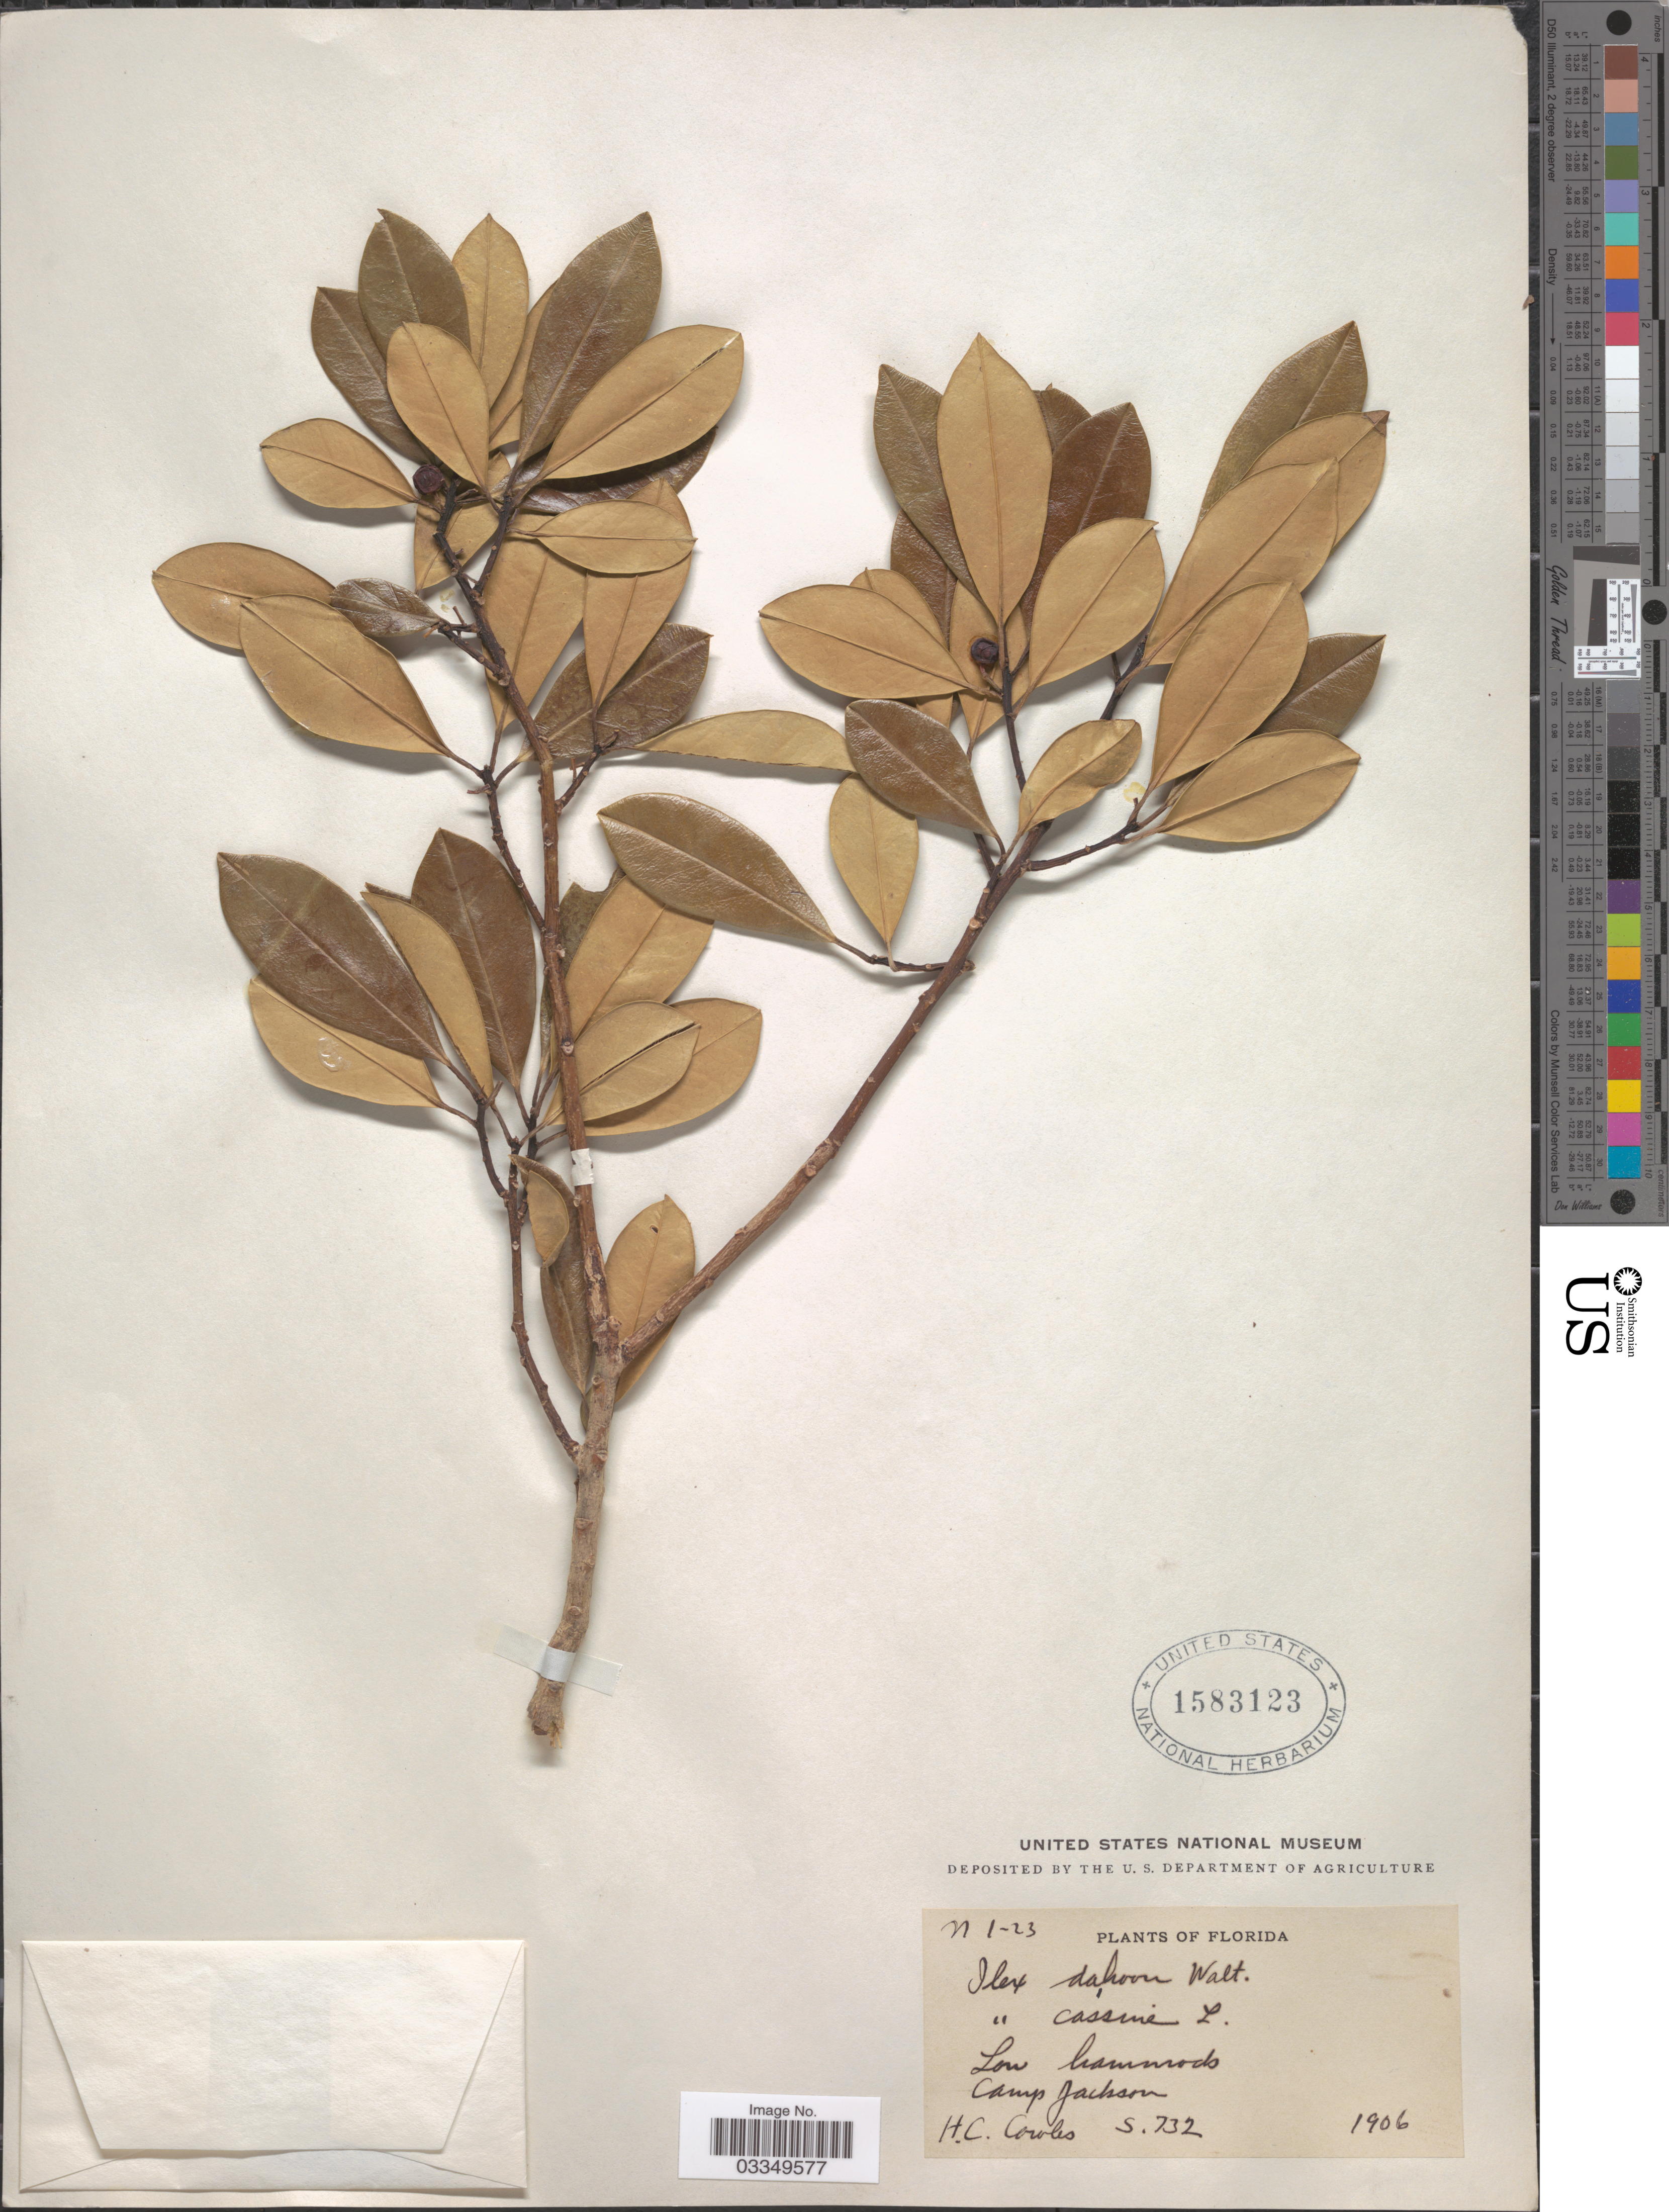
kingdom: Plantae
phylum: Tracheophyta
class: Magnoliopsida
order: Aquifoliales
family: Aquifoliaceae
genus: Ilex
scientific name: Ilex cassine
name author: L.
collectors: H. Cowles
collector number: S732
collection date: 1906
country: United States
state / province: Florida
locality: Camp Jackson.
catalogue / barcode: US 1583123